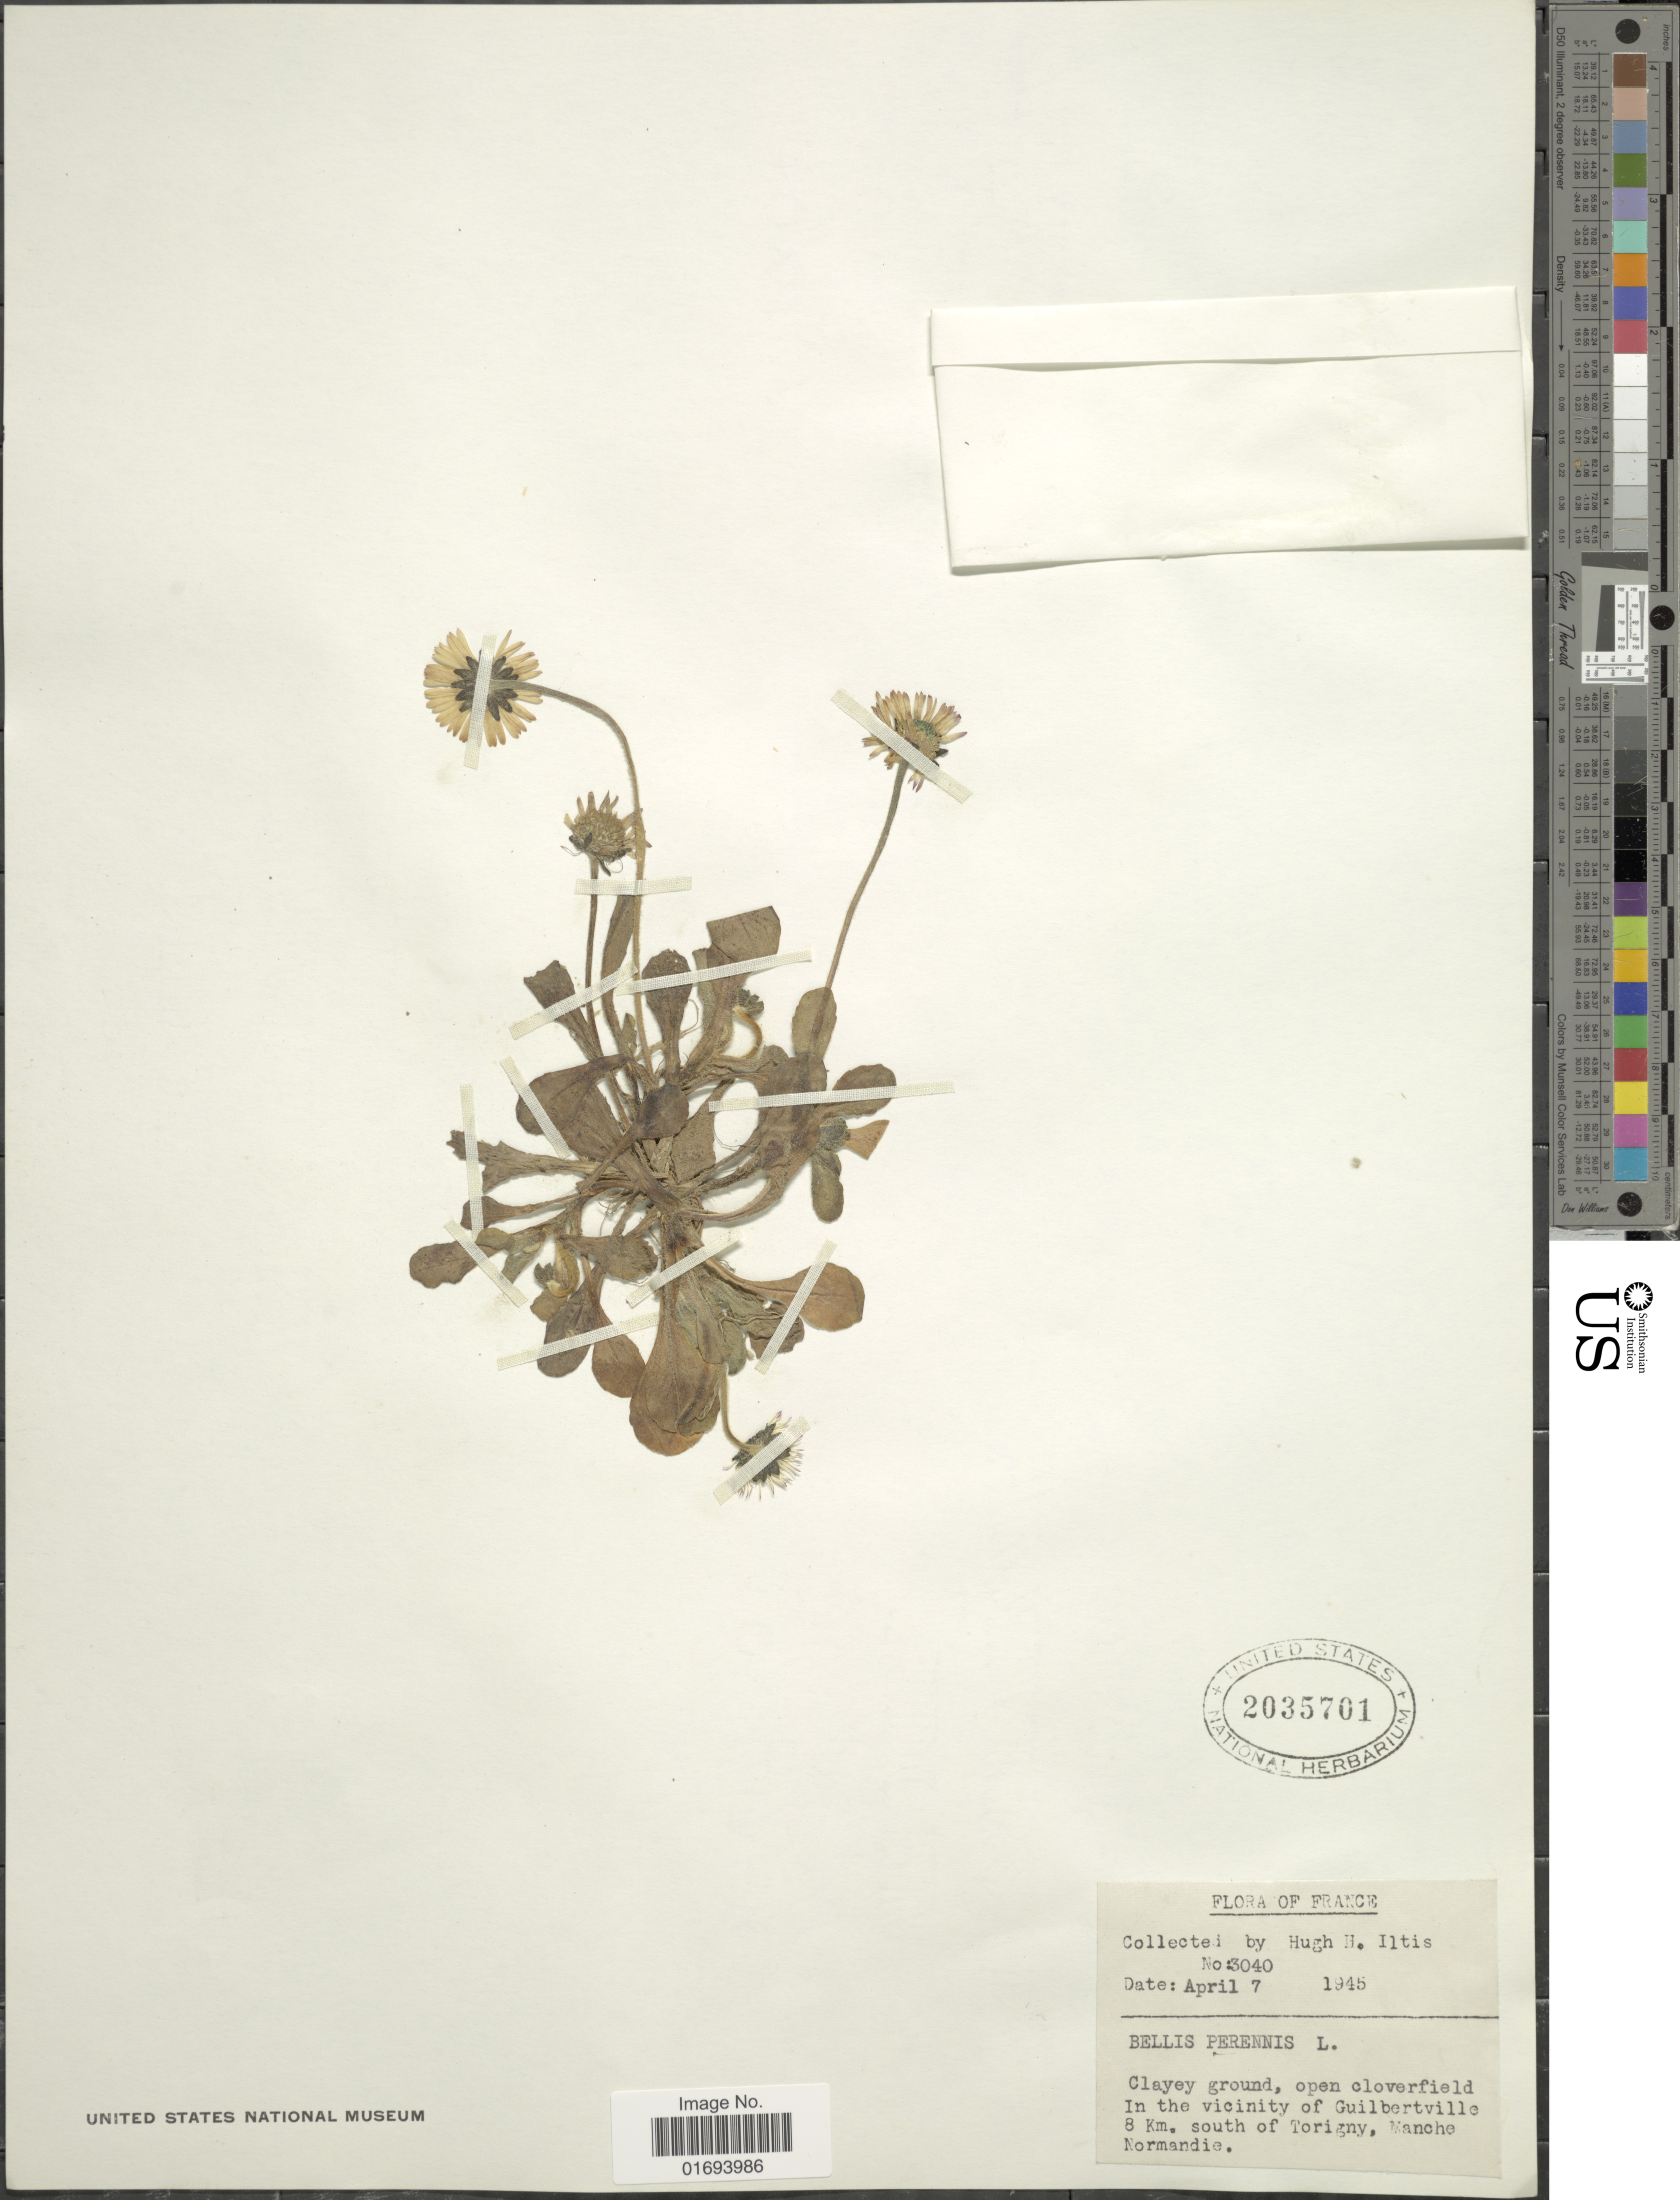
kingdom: Plantae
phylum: Tracheophyta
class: Magnoliopsida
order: Asterales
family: Asteraceae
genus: Bellis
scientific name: Bellis perennis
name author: L.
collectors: H. Iltis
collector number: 3040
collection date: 1945-04-07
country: France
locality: France. open cloverfield. in the vicinity of Guilbertville 8 Km. south of Torigny, Nanche Normandie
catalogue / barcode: US 2035701